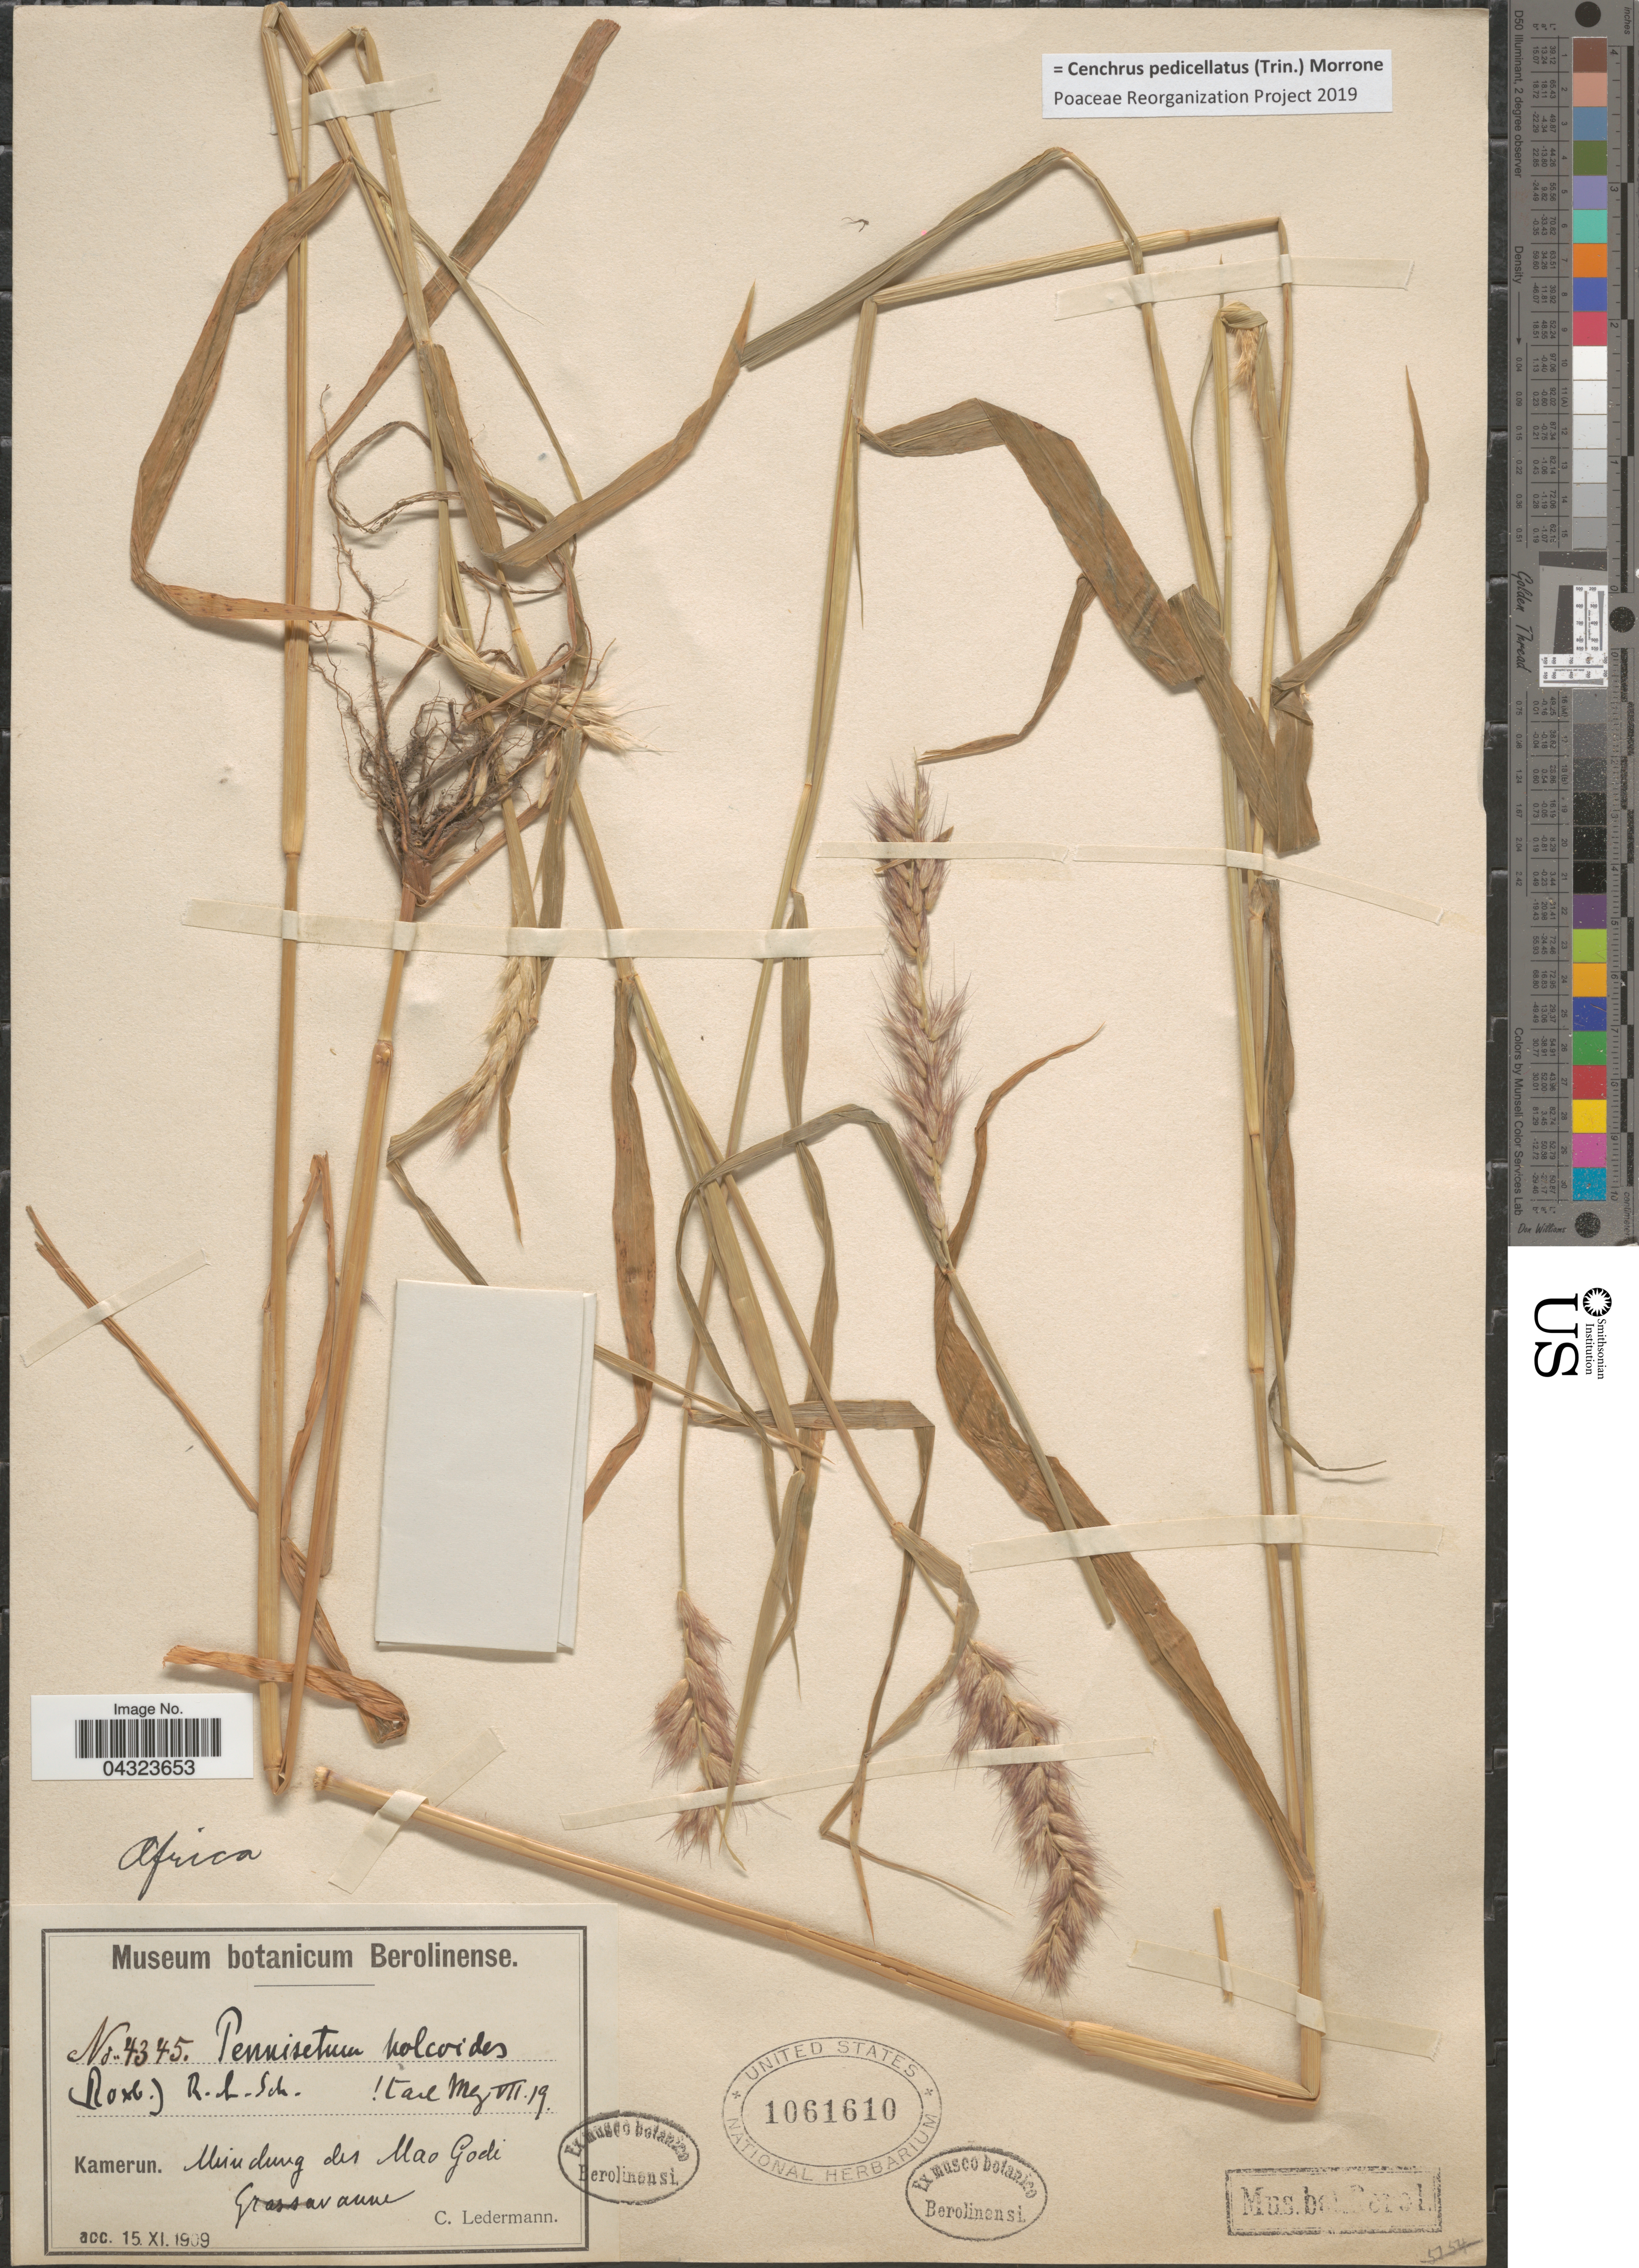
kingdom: Plantae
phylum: Tracheophyta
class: Liliopsida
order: Poales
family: Poaceae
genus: Cenchrus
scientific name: Cenchrus pedicellatus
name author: (Trin.) Morrone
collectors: C. Ledermann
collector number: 4345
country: Cameroon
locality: Kamerun. Mundung des Mao Godi.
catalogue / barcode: US 1061610